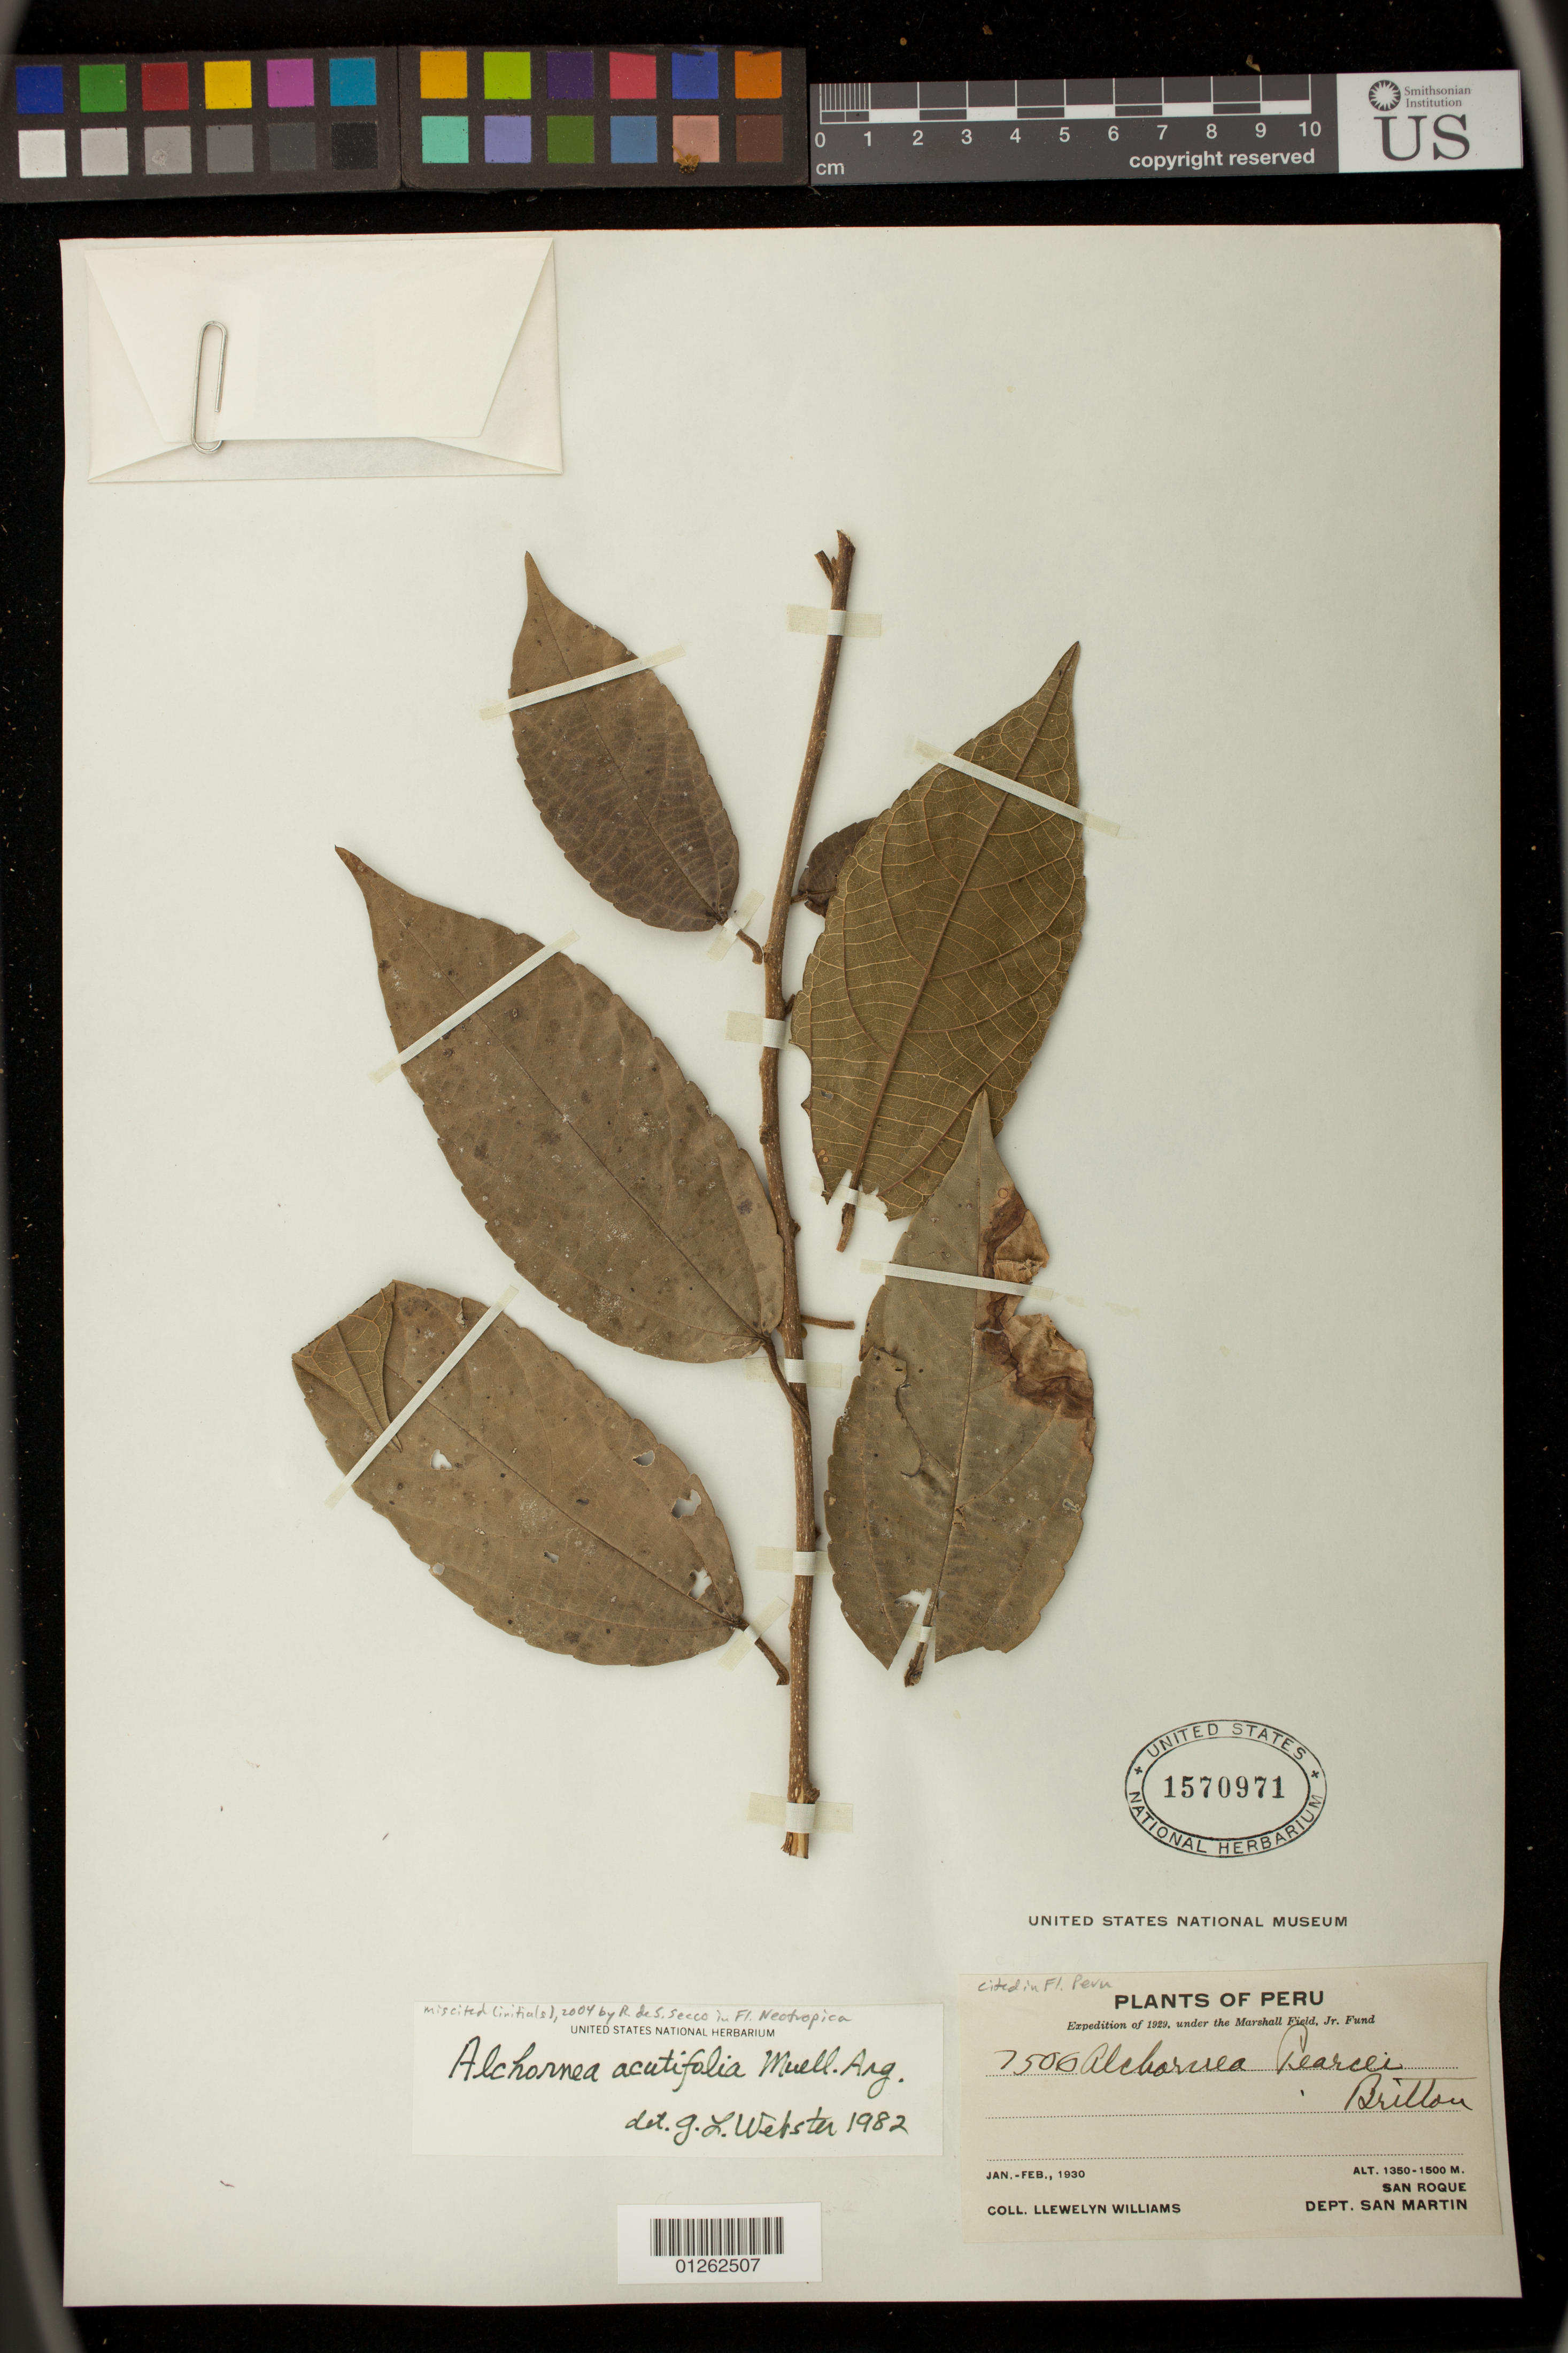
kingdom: Plantae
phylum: Tracheophyta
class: Magnoliopsida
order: Malpighiales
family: Euphorbiaceae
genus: Alchornea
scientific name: Alchornea acutifolia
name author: Müll. Arg.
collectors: Ll. Williams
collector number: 7506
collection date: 1930-01/1930-02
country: Peru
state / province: San Martín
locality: San Roque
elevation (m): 1350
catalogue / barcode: US 1570971